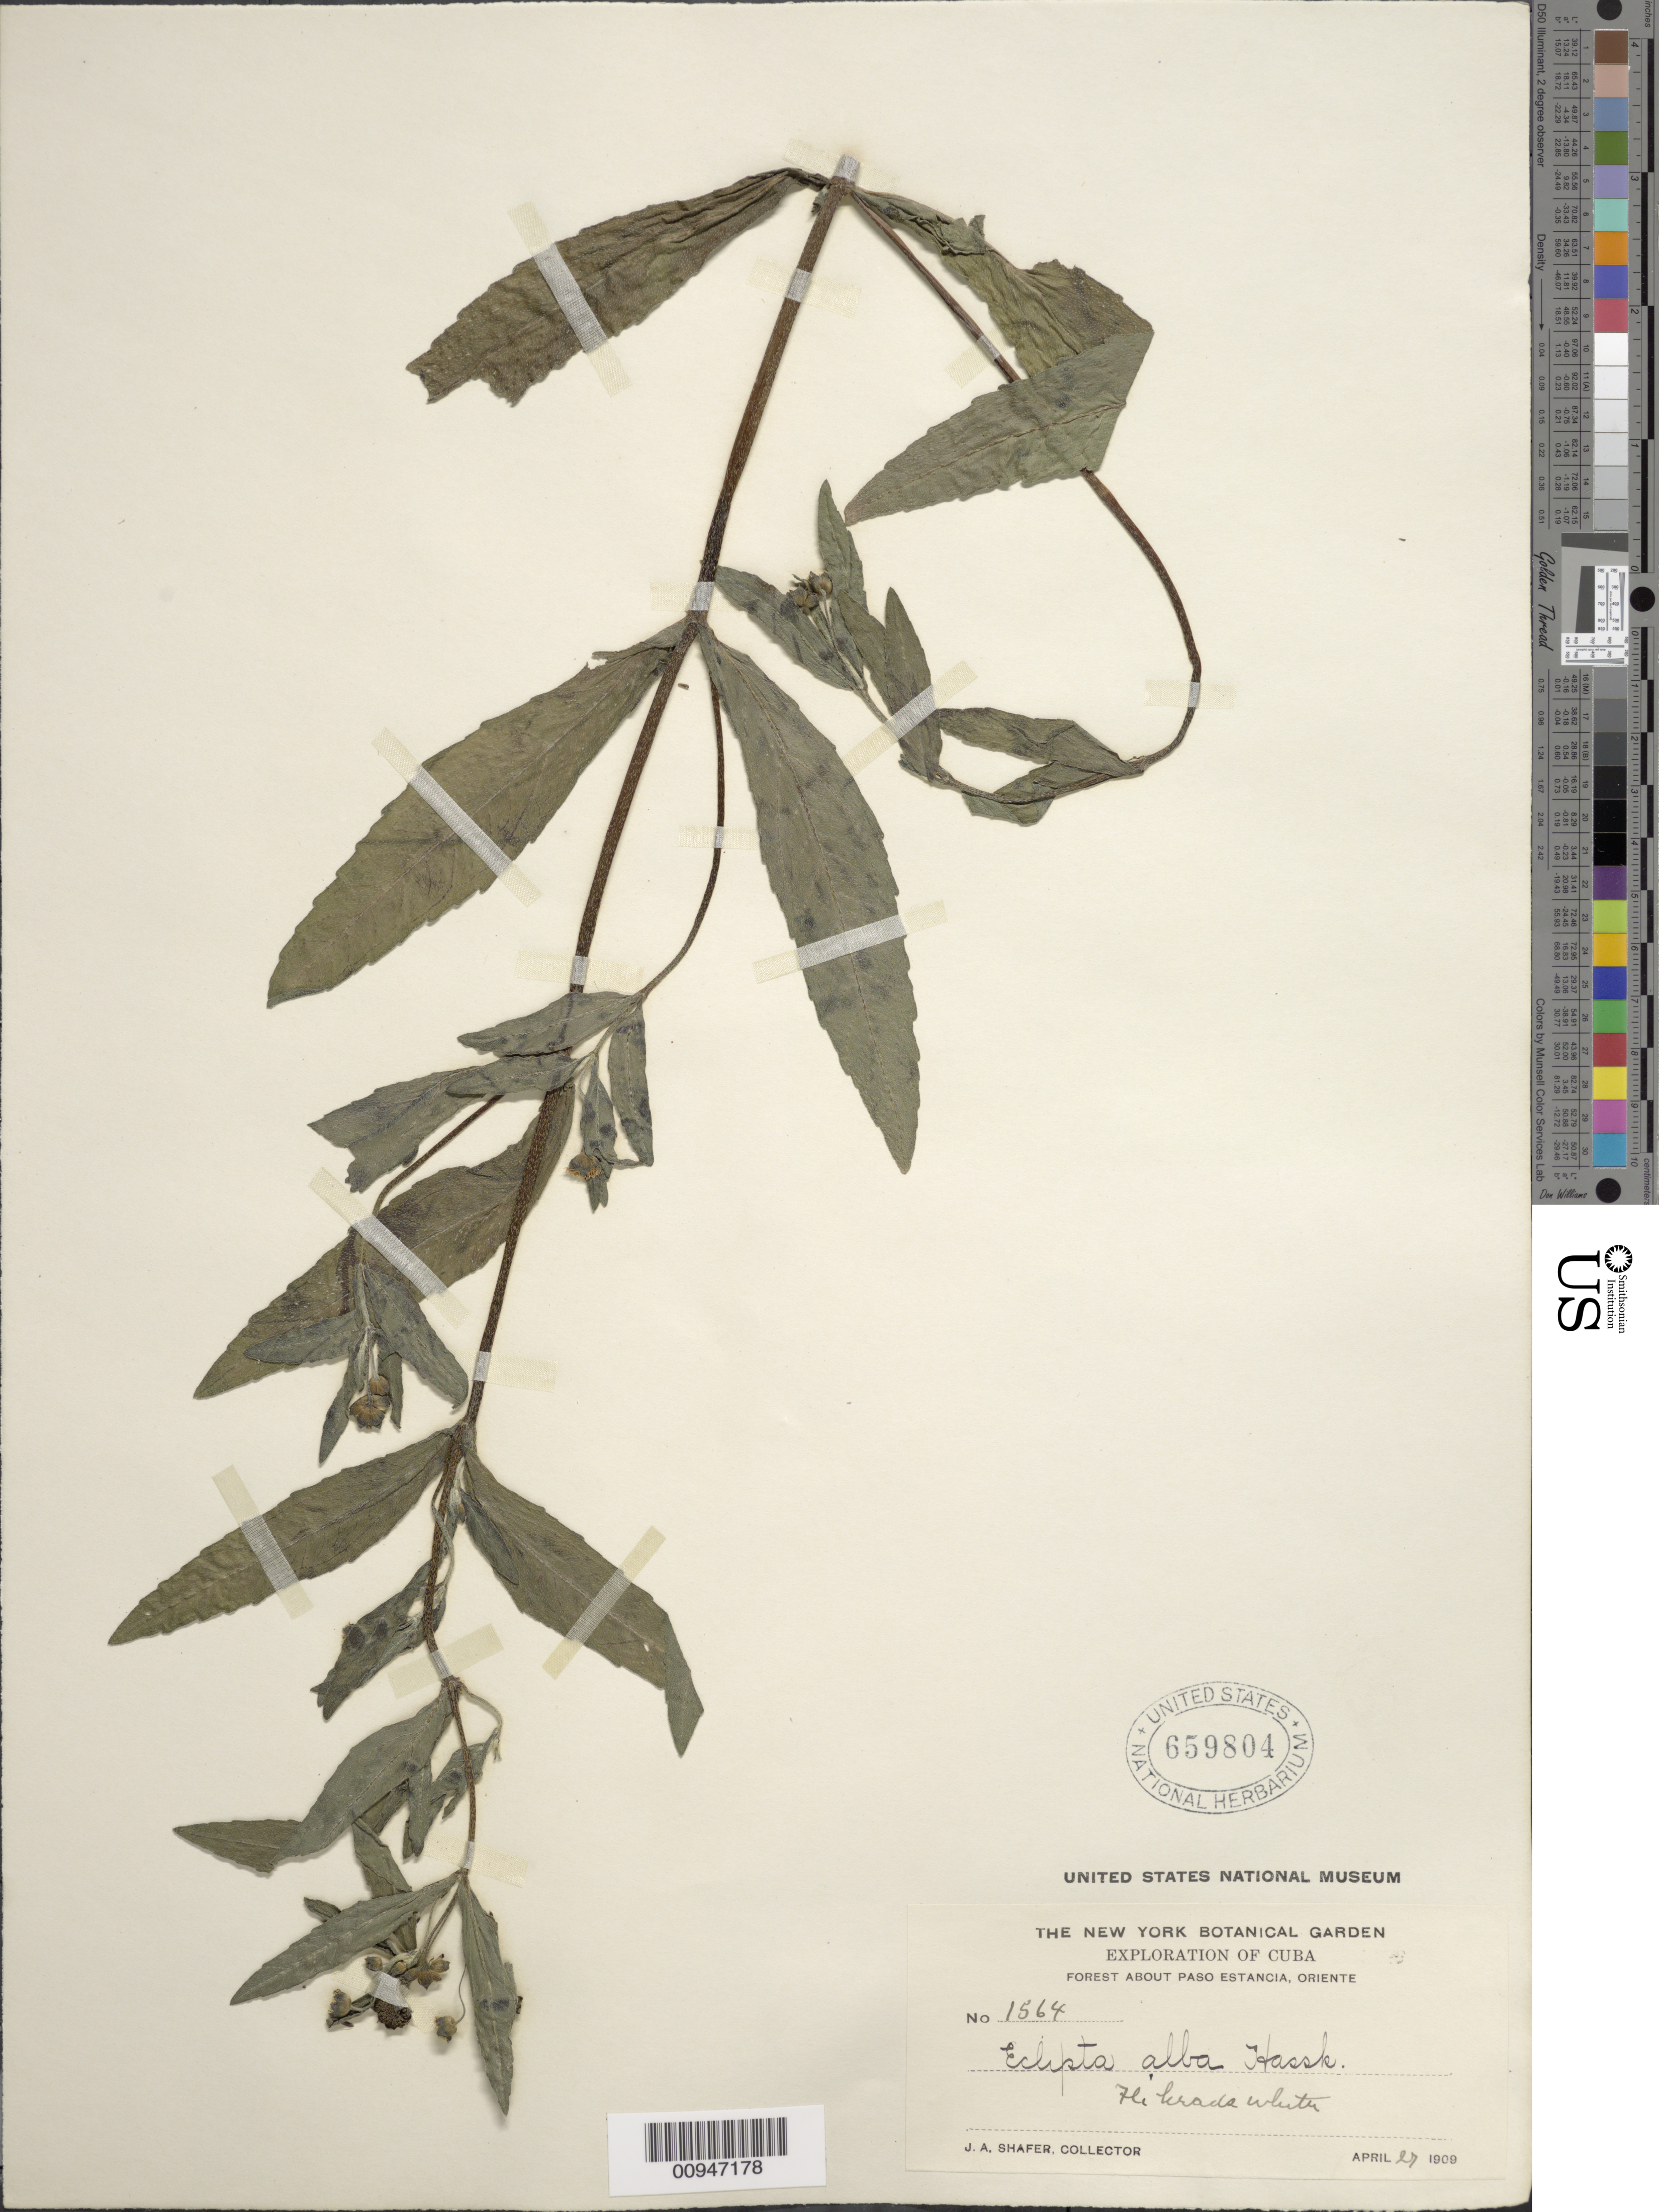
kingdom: Plantae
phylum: Tracheophyta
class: Magnoliopsida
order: Asterales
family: Asteraceae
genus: Eclipta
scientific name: Eclipta prostrata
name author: (L.) L.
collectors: J. A. Shafer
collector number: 1564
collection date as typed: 21 Apr 1909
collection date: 1909-04-21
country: Cuba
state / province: Granma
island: Cuba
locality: Paso Estancia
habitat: Forest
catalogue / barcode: US 659804